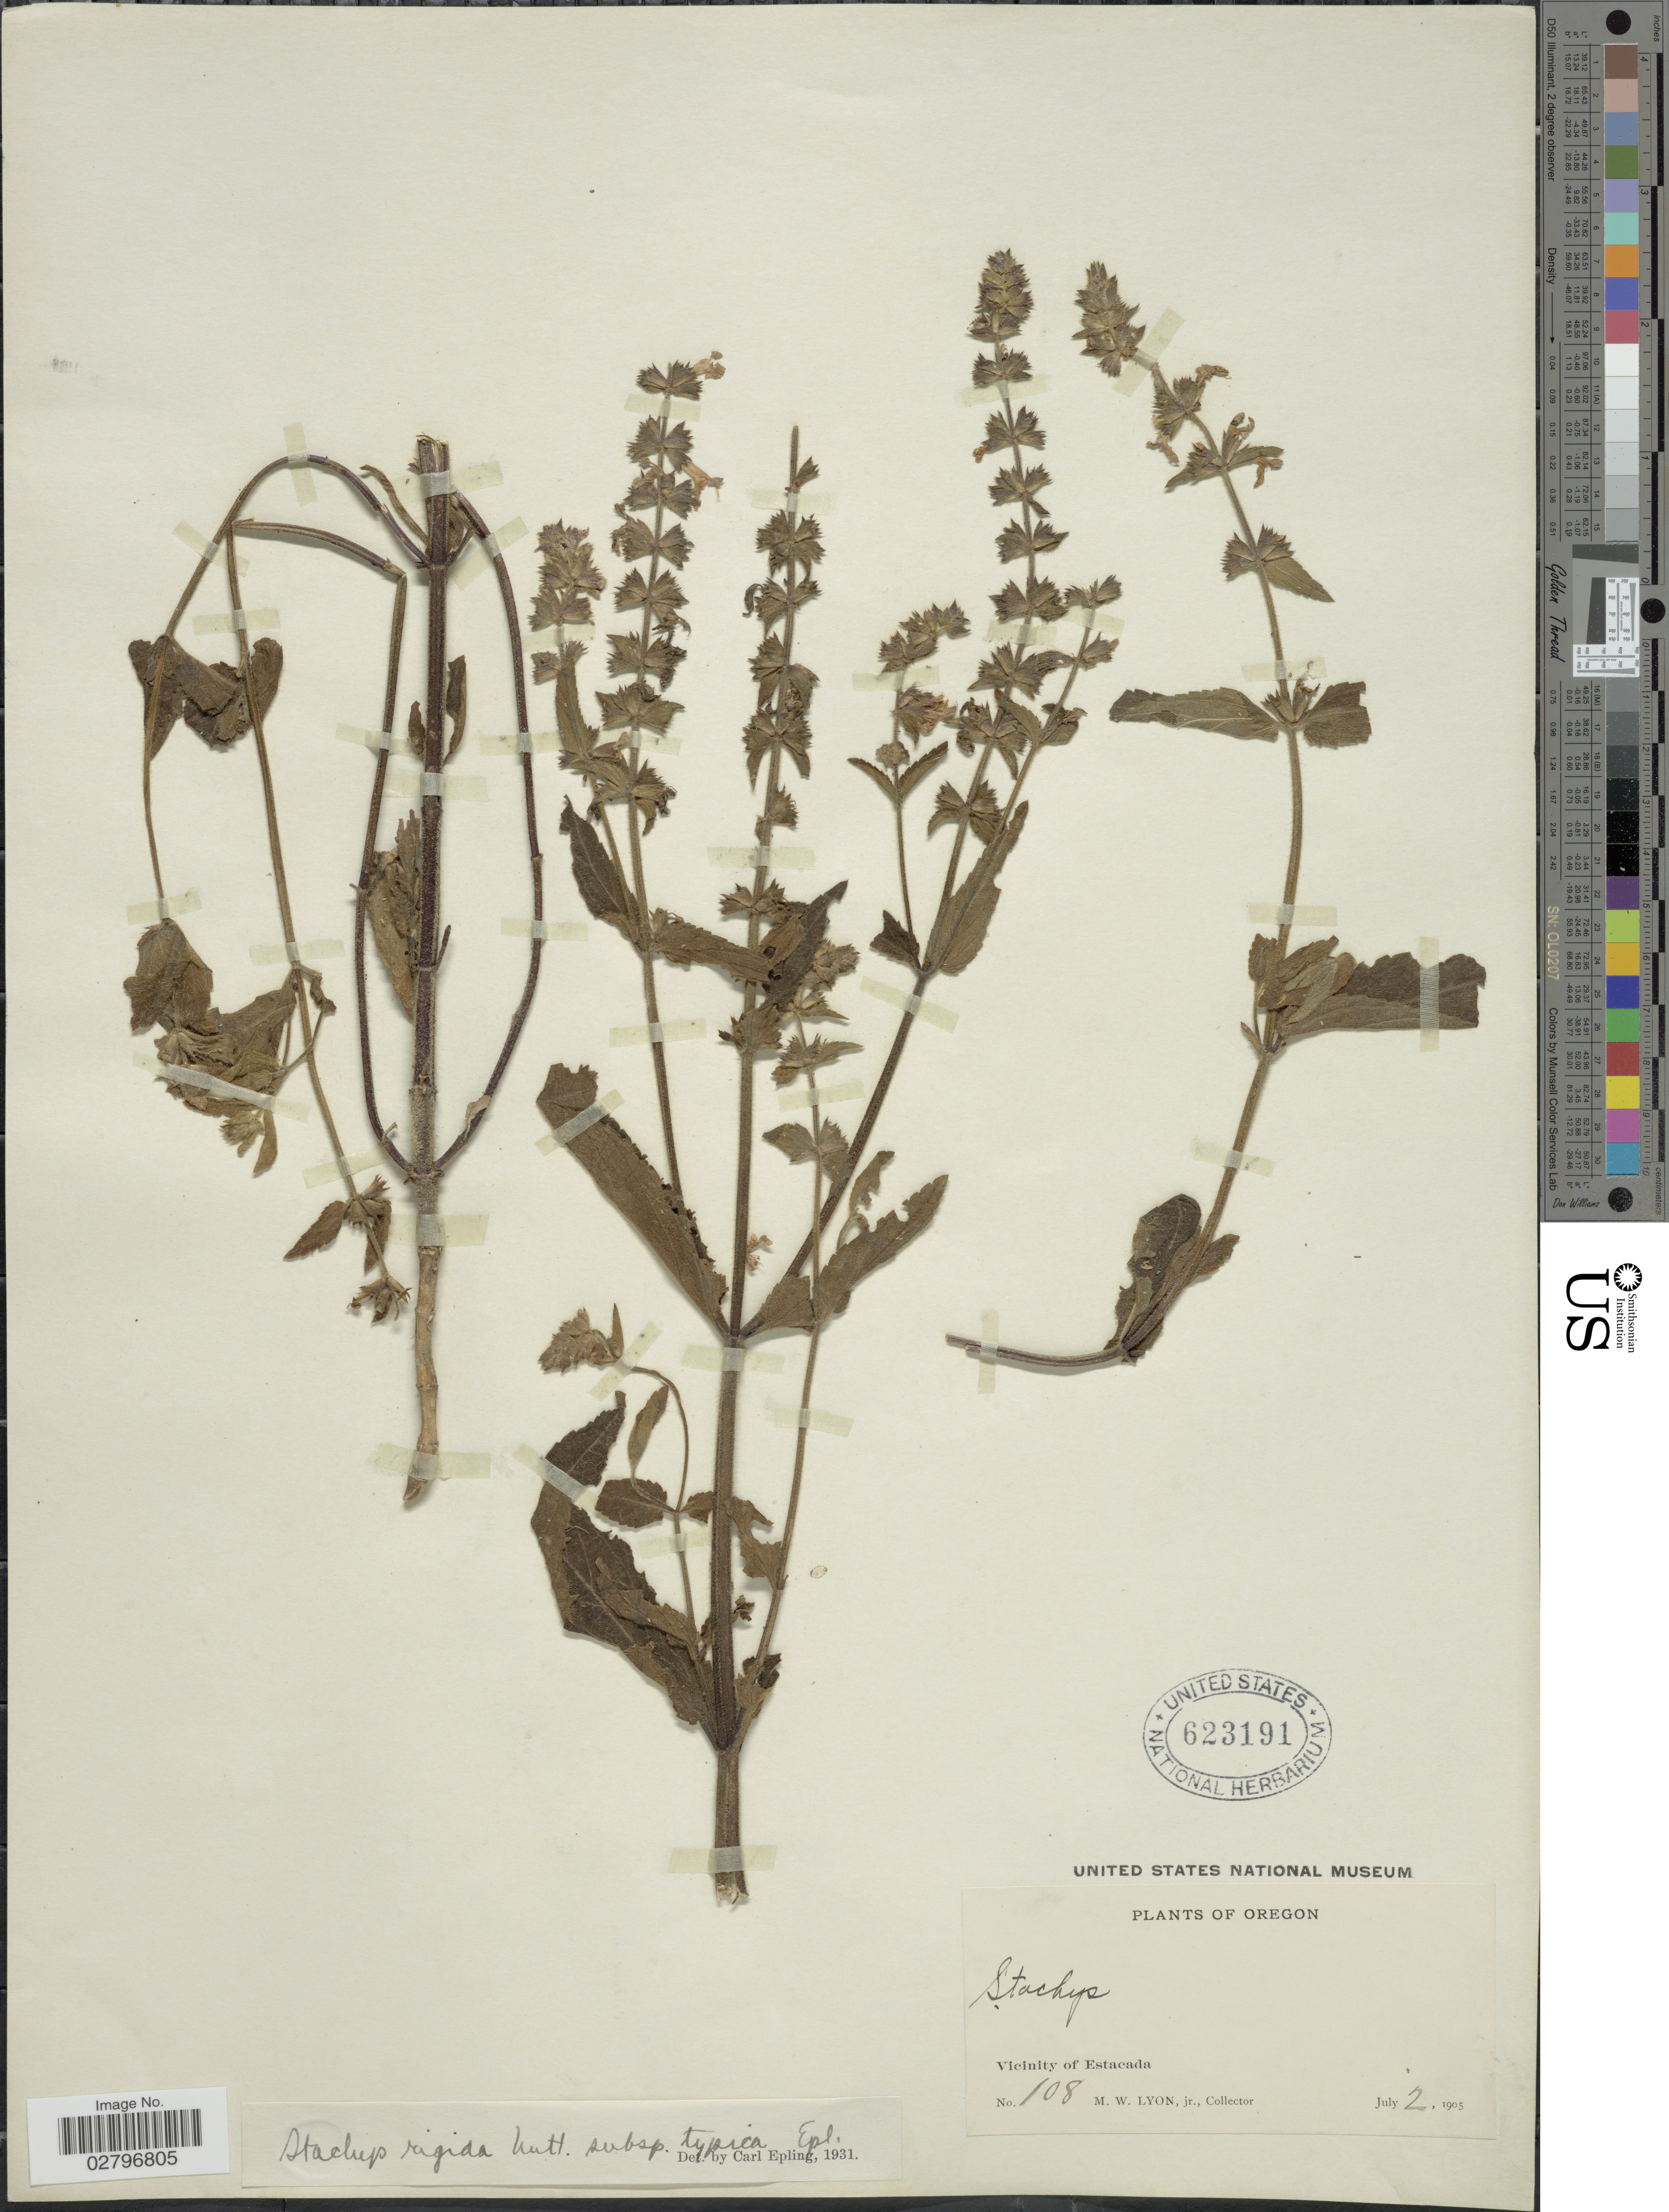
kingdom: Plantae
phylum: Tracheophyta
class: Magnoliopsida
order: Lamiales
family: Lamiaceae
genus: Stachys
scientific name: Stachys rigida subsp. typica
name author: Epling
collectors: M. W. Lyon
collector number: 108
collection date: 1905-07-02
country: United States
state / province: Oregon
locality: Vicinity of Estacada.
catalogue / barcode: US 623191